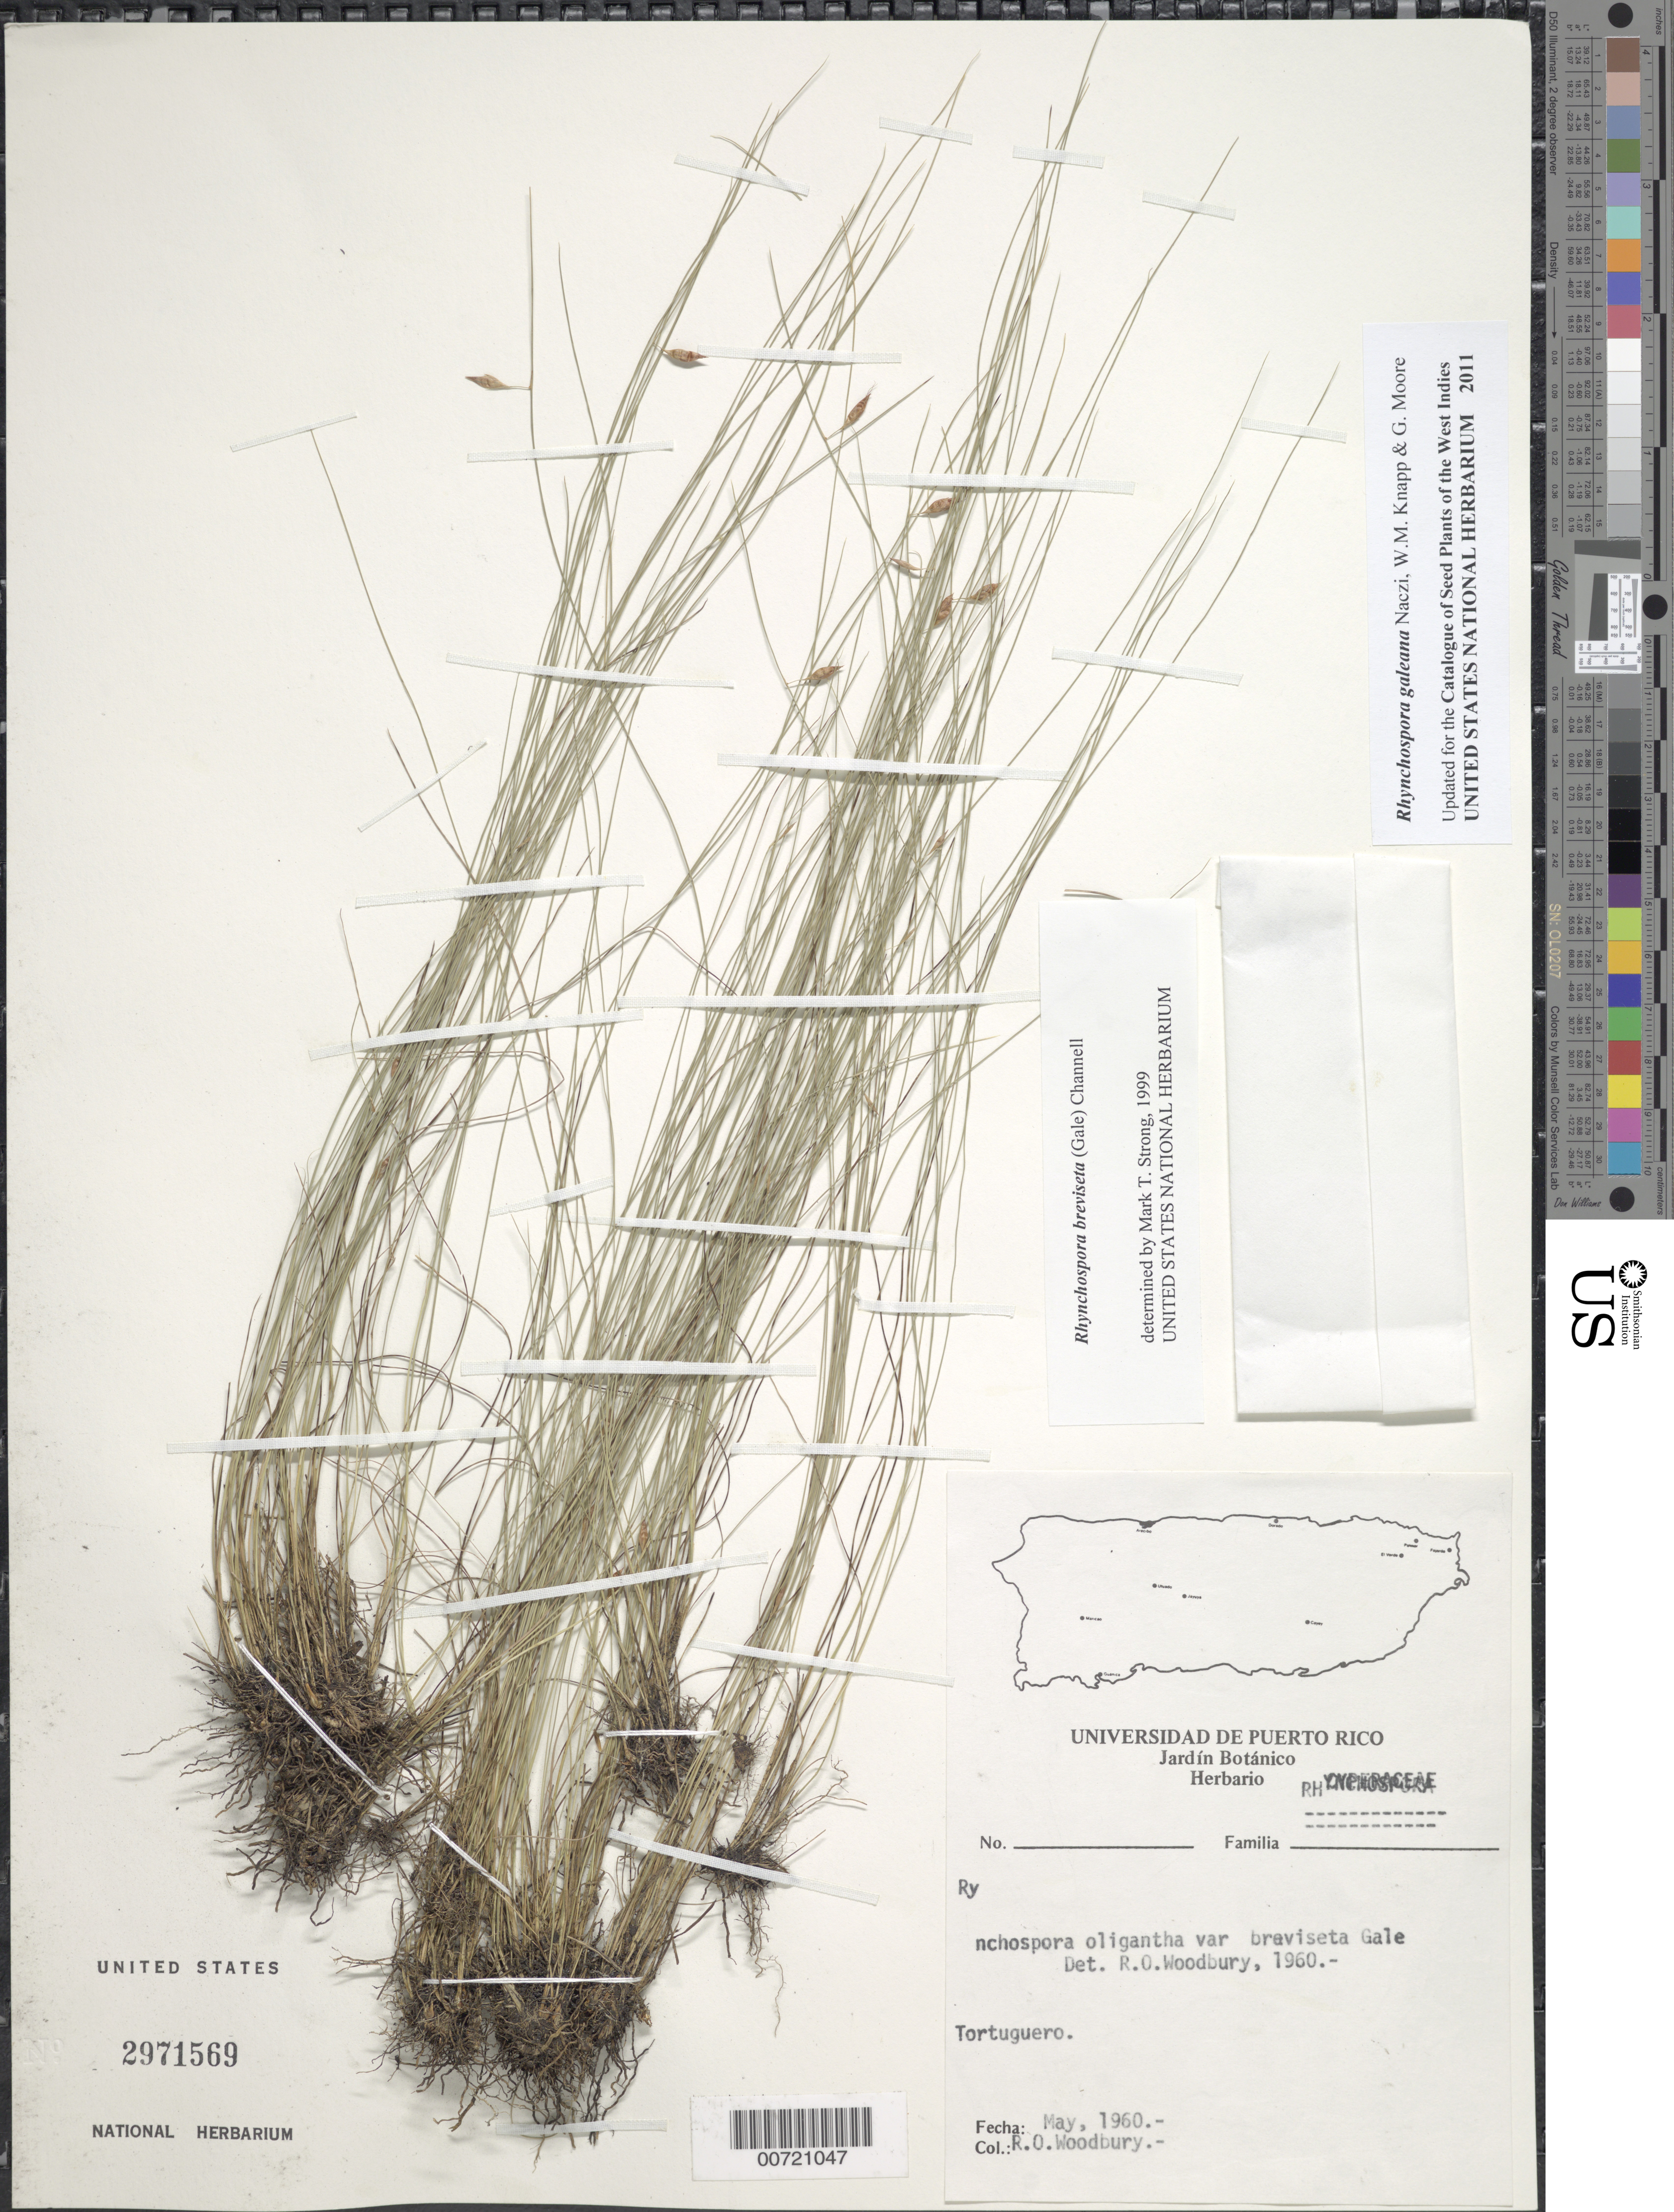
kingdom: Plantae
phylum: Tracheophyta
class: Liliopsida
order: Poales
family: Cyperaceae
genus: Rhynchospora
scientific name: Rhynchospora galeana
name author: Naczi et al.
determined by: Strong, M. T., (US), Smithsonian Institution - National Museum of Natural History (UNITED STATES)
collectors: R. O. Woodbury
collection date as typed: May 1960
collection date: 1960-05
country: Puerto Rico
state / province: Manatí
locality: Laguna Tortuguero.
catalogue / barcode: US 2971569